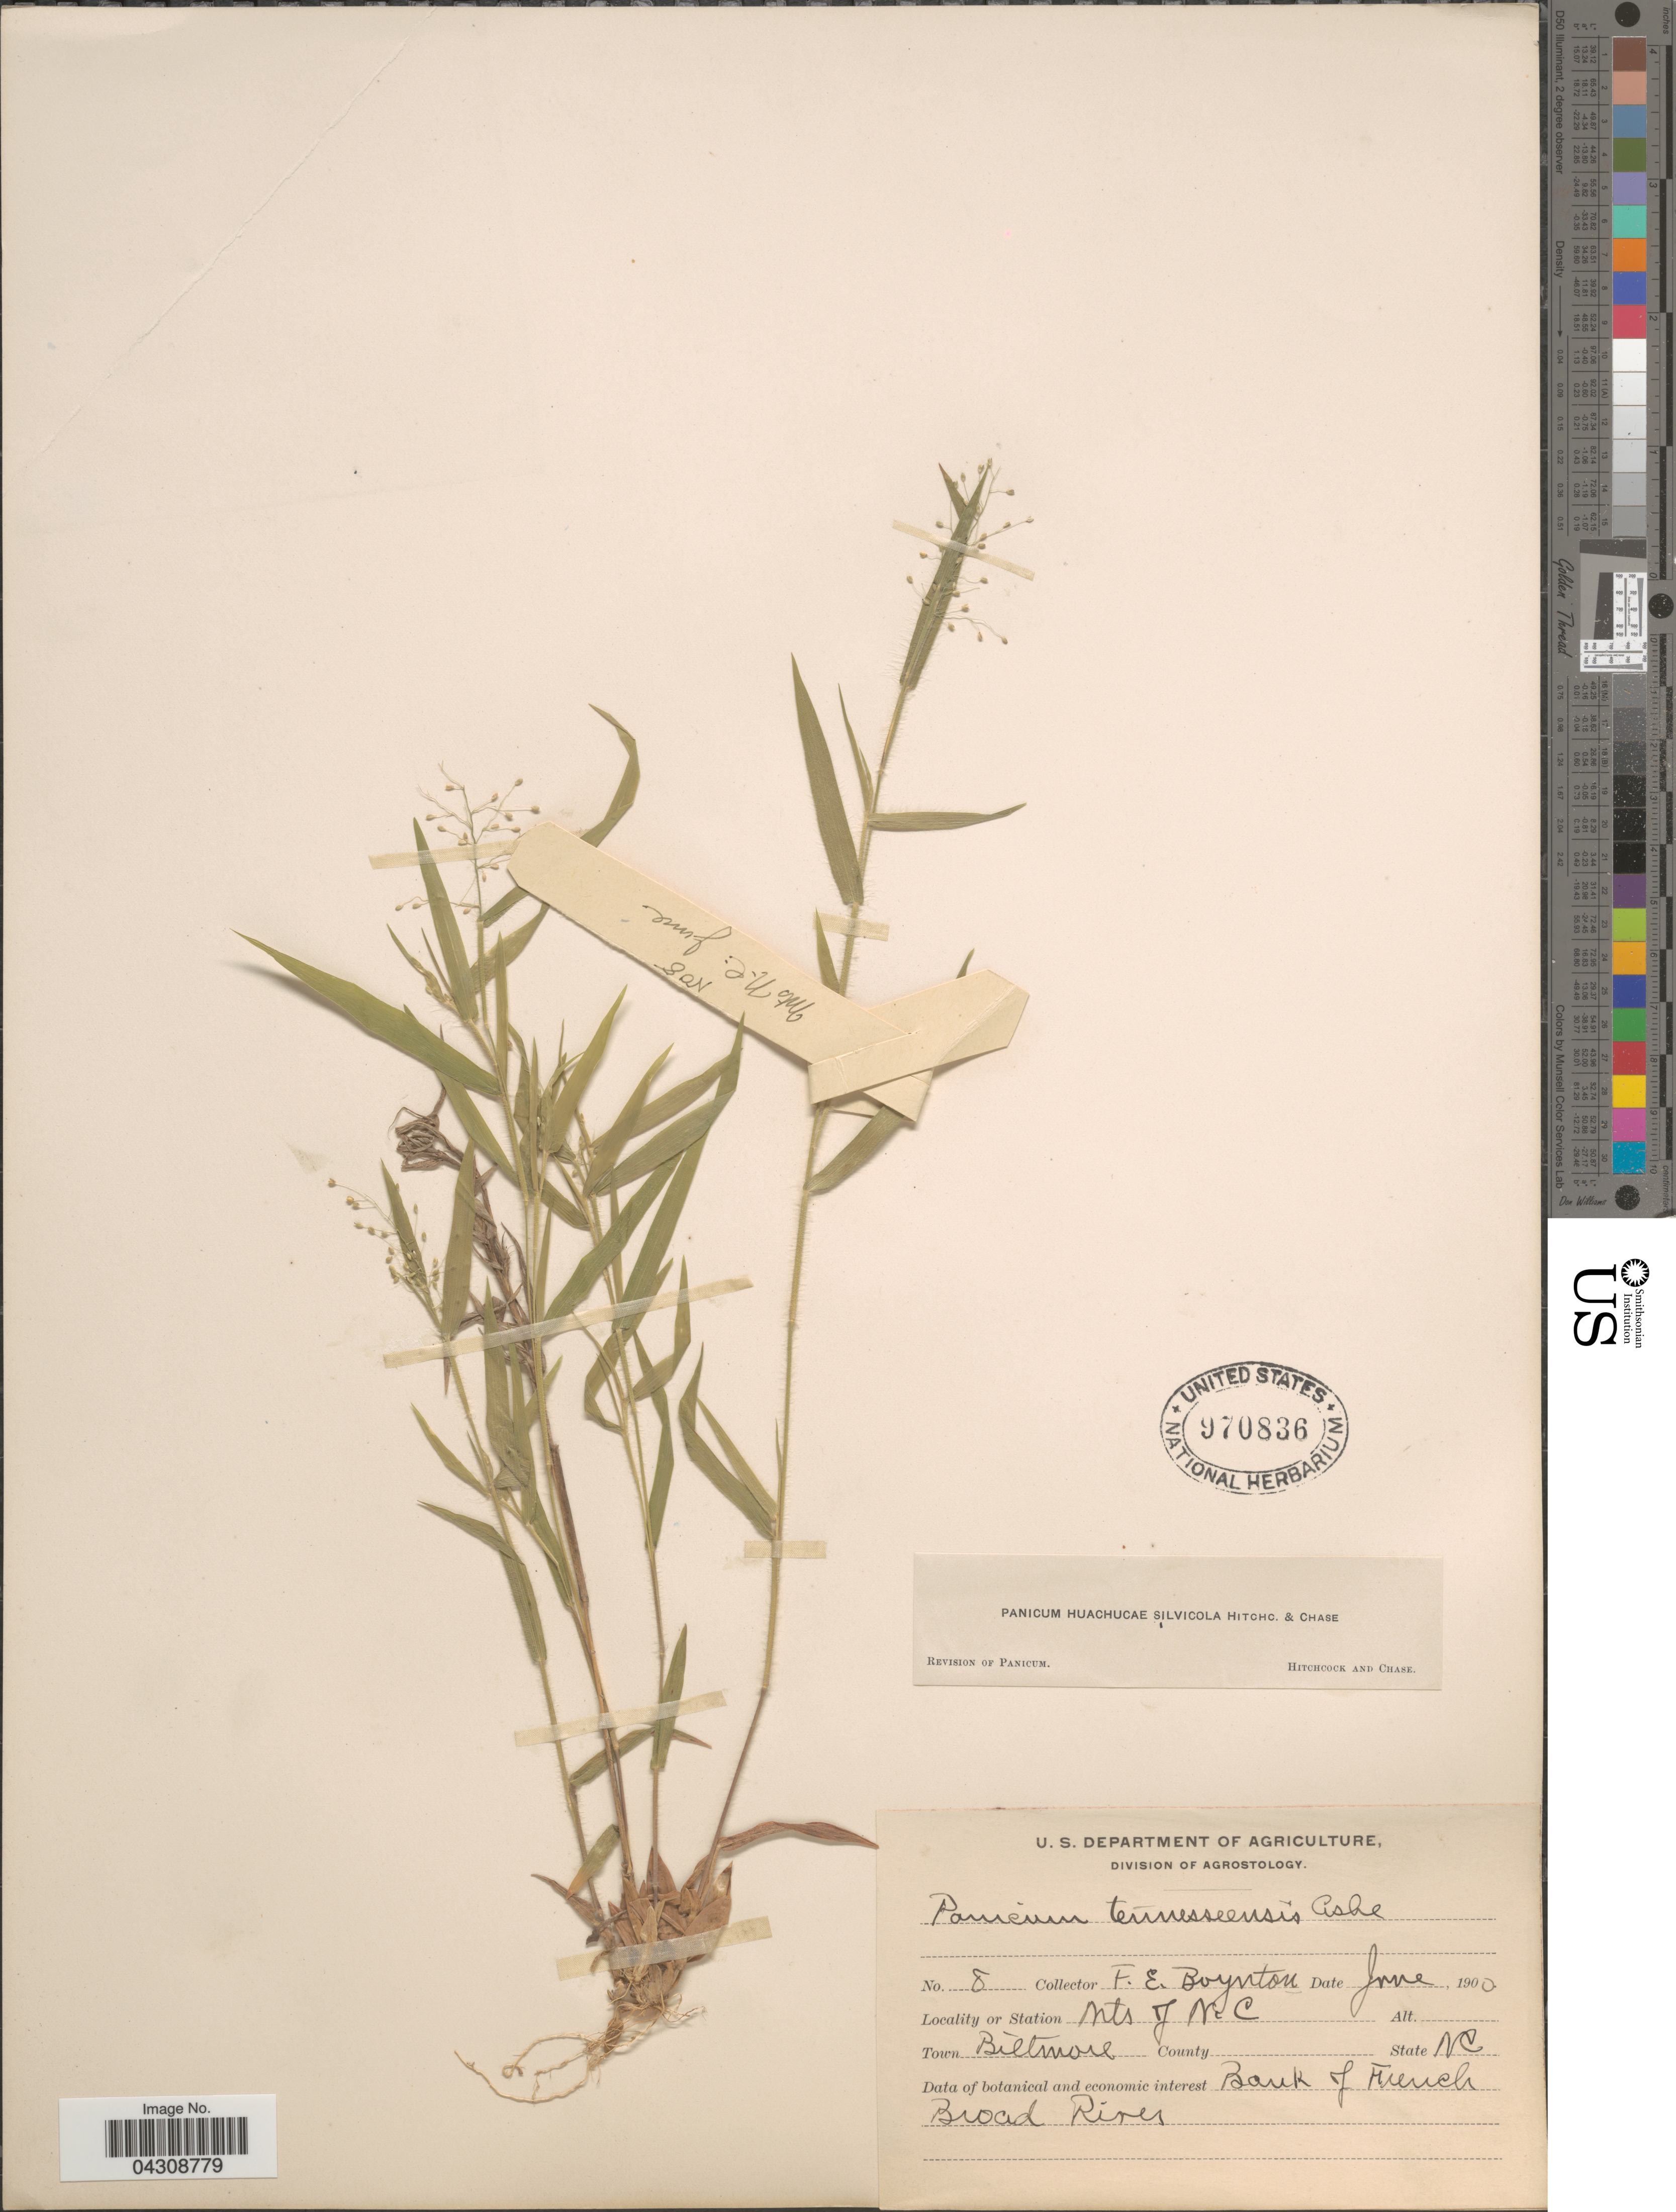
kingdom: Plantae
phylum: Tracheophyta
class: Liliopsida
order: Poales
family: Poaceae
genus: Dichanthelium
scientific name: Dichanthelium acuminatum var. acuminatum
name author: (Sw.) Gould & C.A. Clark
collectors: F. Boynton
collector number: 8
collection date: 1900-06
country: United States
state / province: North Carolina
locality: Town Biltmore. Bank of French Broad River.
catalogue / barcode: US 970836